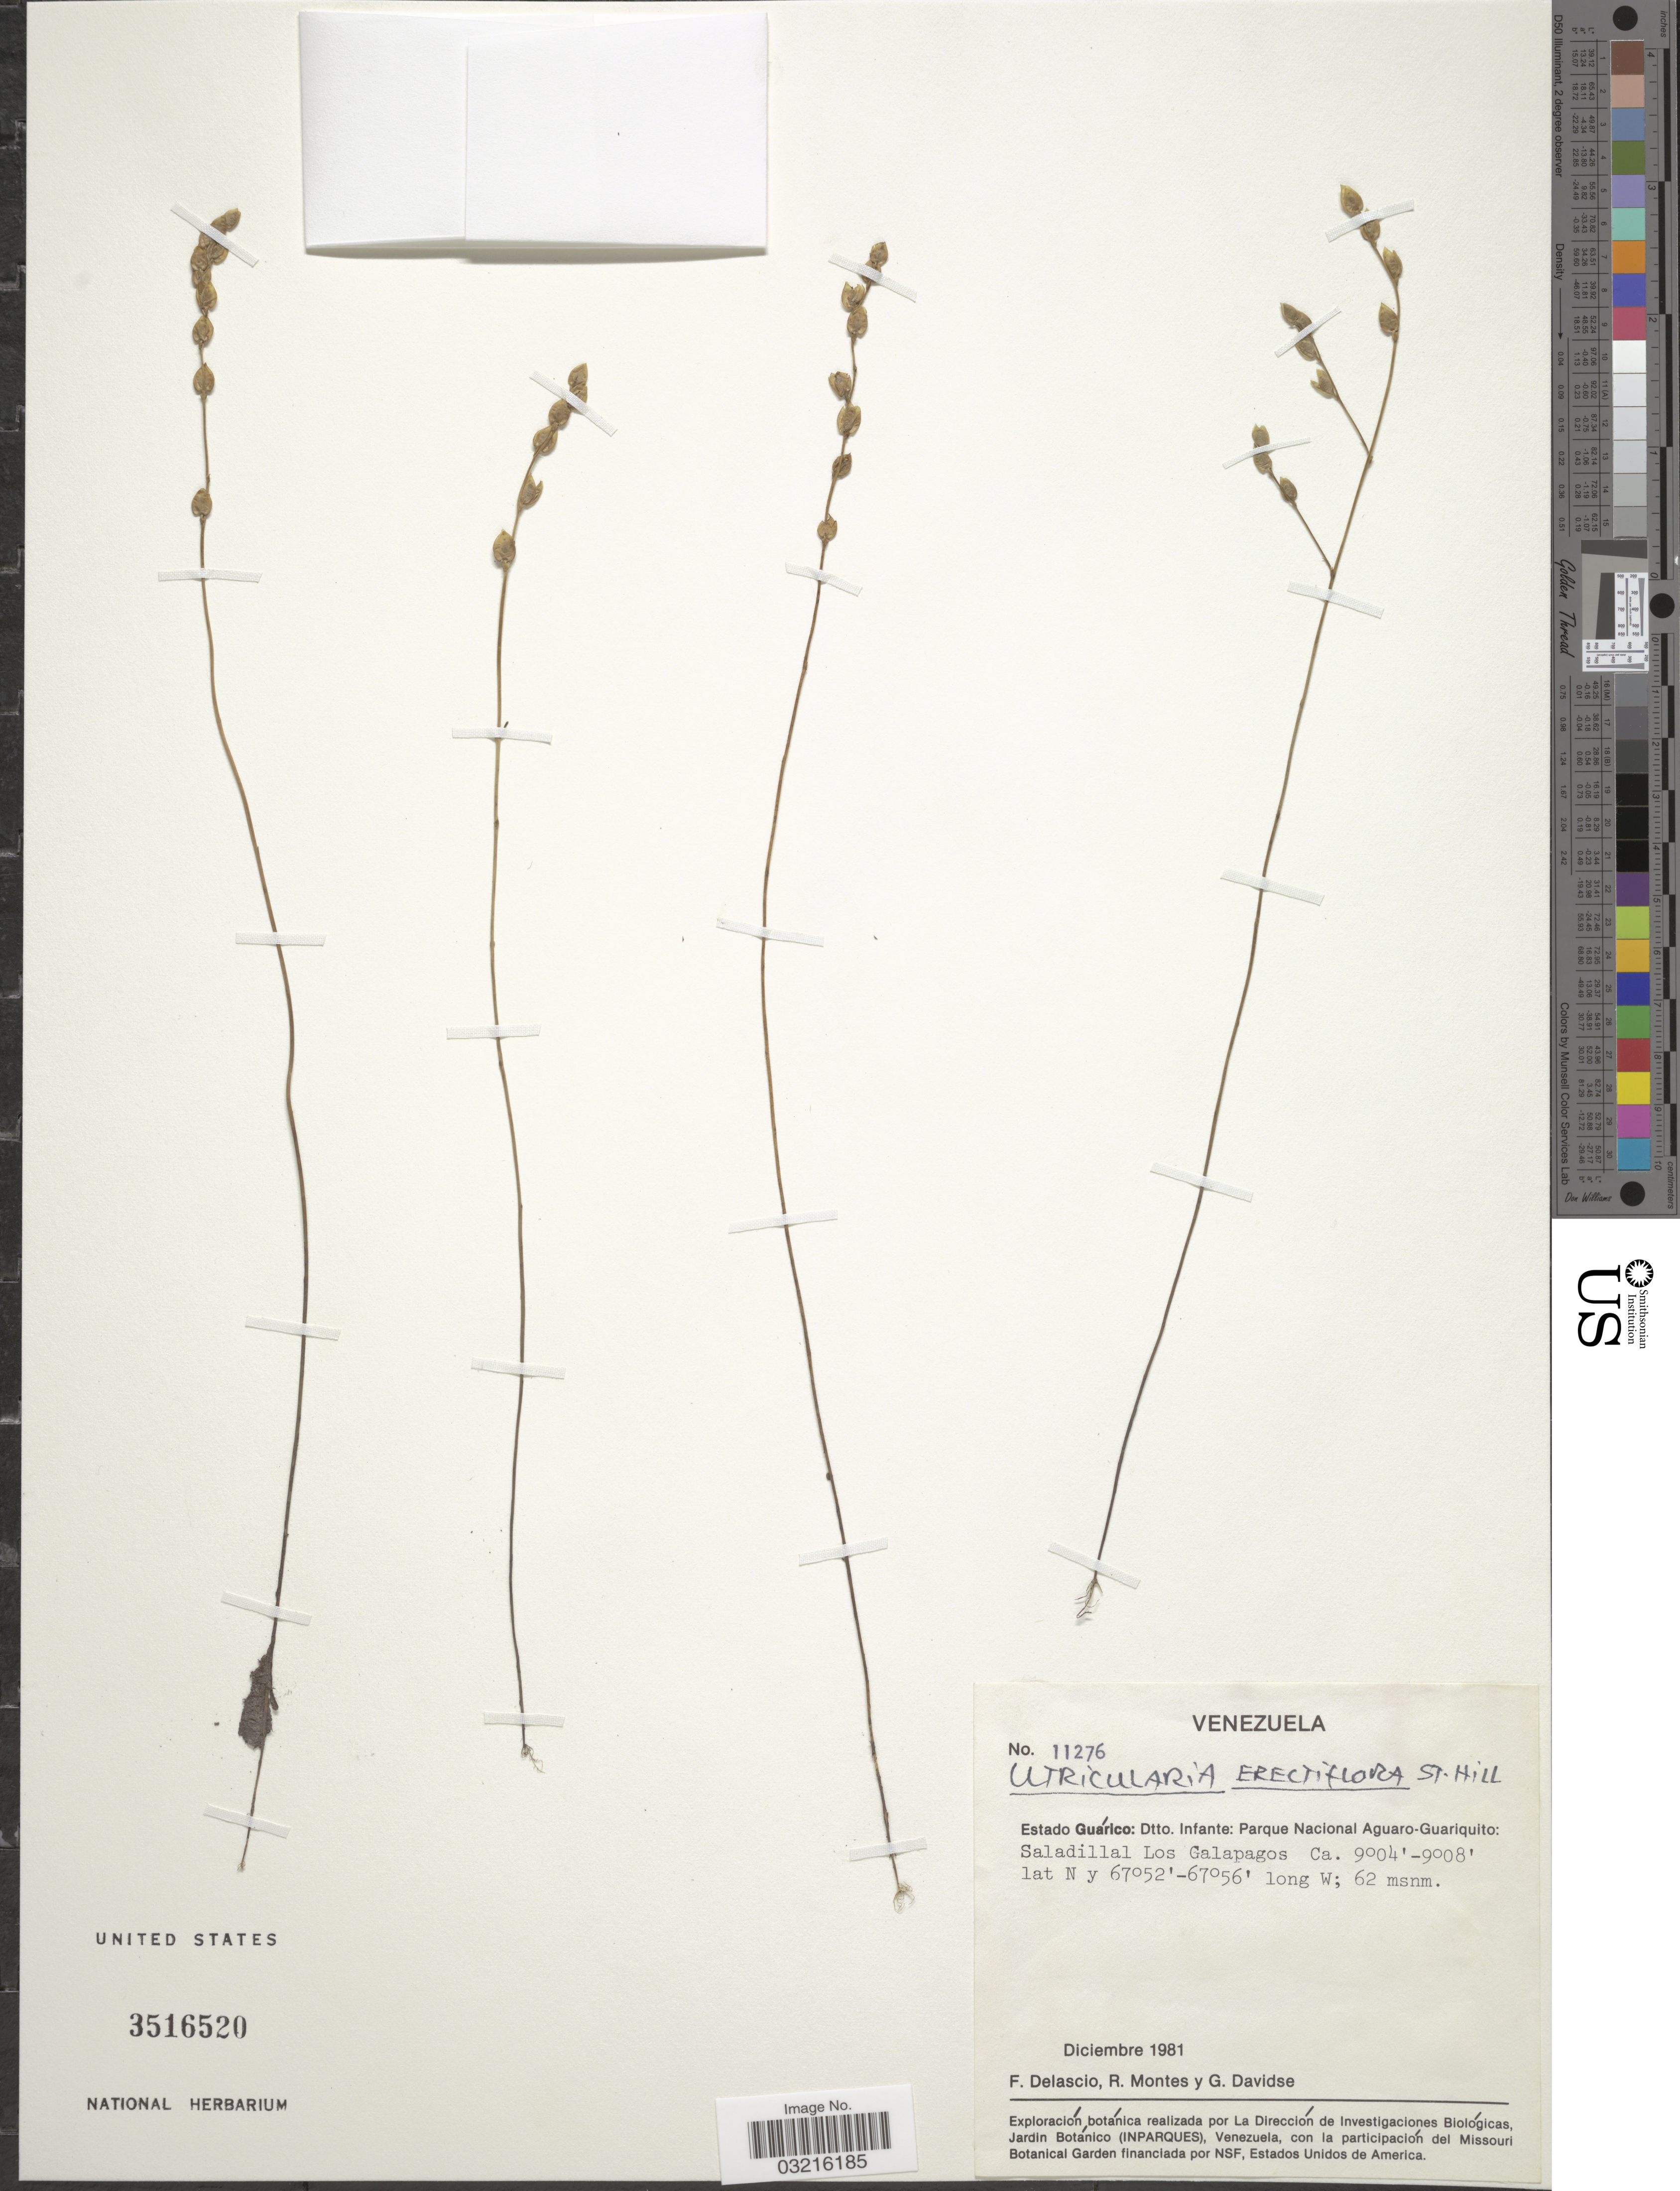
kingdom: Plantae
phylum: Tracheophyta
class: Magnoliopsida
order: Lamiales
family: Lentibulariaceae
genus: Utricularia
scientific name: Utricularia erectiflora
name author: A. St.-Hil. & Girard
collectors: F. Delascio C., R. Montes & G. Davidse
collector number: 11276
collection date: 1981-12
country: Venezuela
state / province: Guárico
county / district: Leonardo Infante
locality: Dtto. Infante: Parque Nacional Aguaro-Guariquito: Saladillal Los Galapagos.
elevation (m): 62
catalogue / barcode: US 3516520